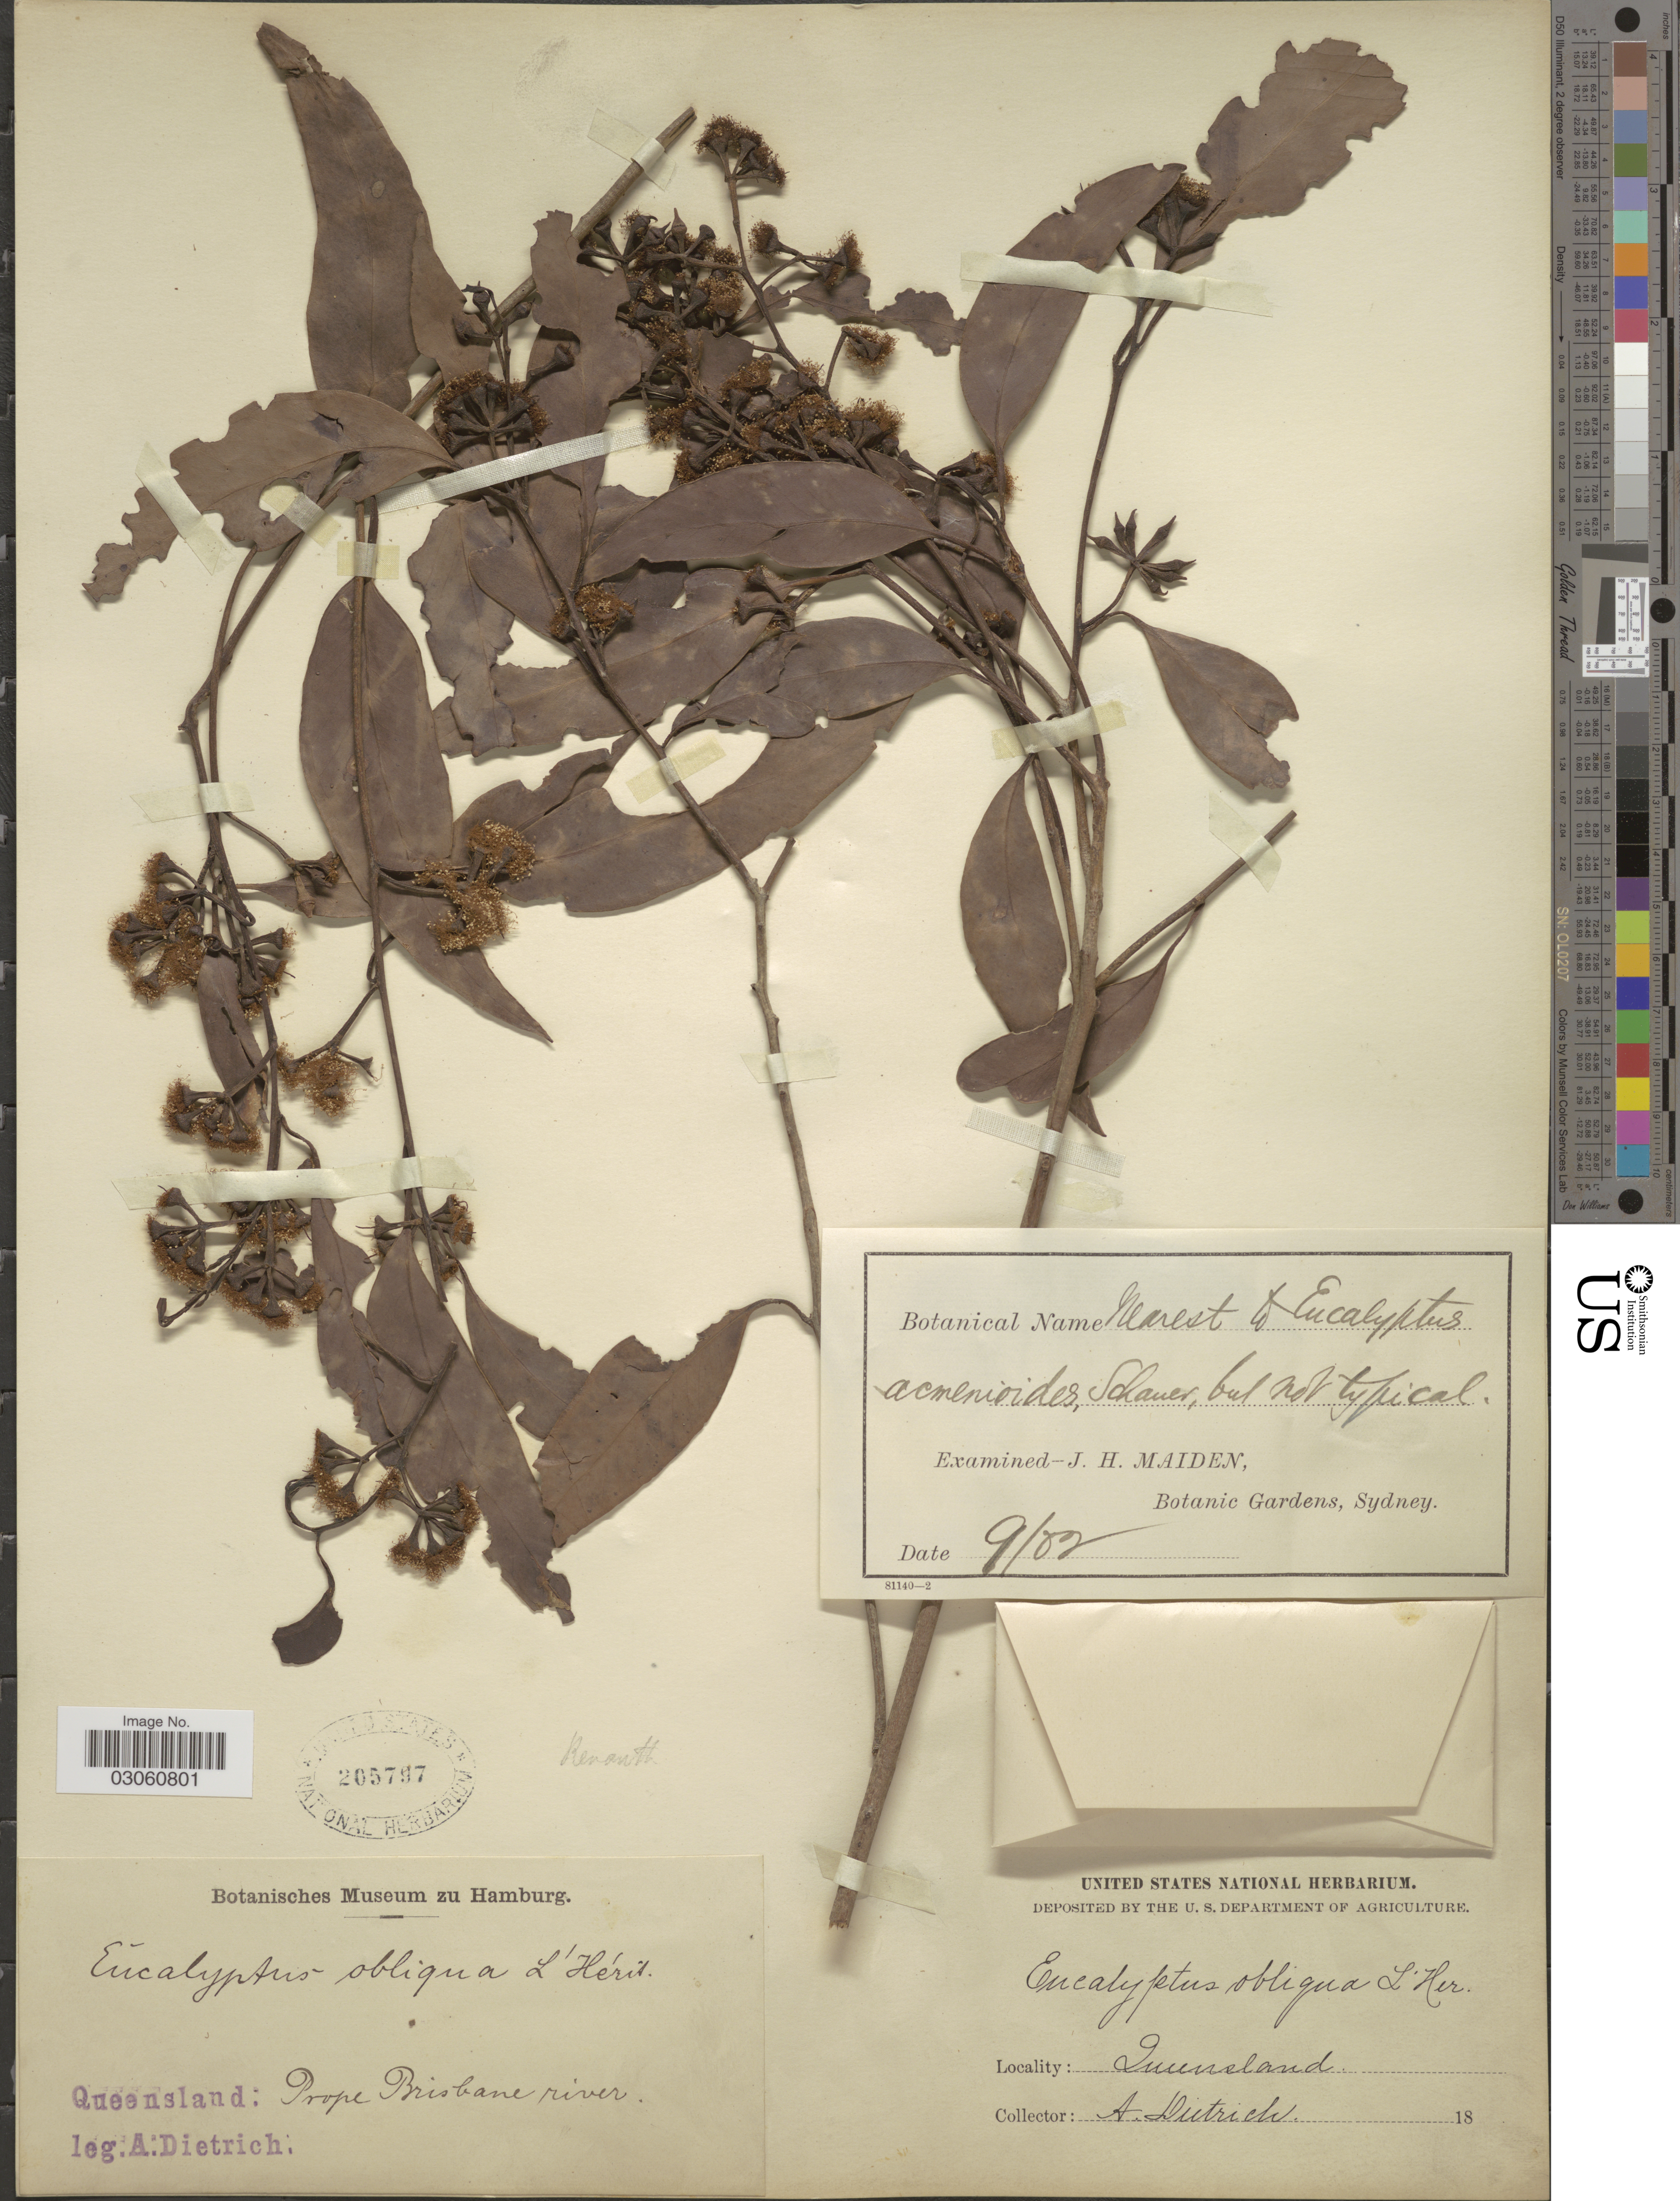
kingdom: Plantae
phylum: Tracheophyta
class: Magnoliopsida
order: Myrtales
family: Myrtaceae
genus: Eucalyptus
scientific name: Eucalyptus acmenoides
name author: S. Schauer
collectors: A. Dietrich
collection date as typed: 18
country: Australia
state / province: Queensland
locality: Prope Brisbane river.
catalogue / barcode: US 205797